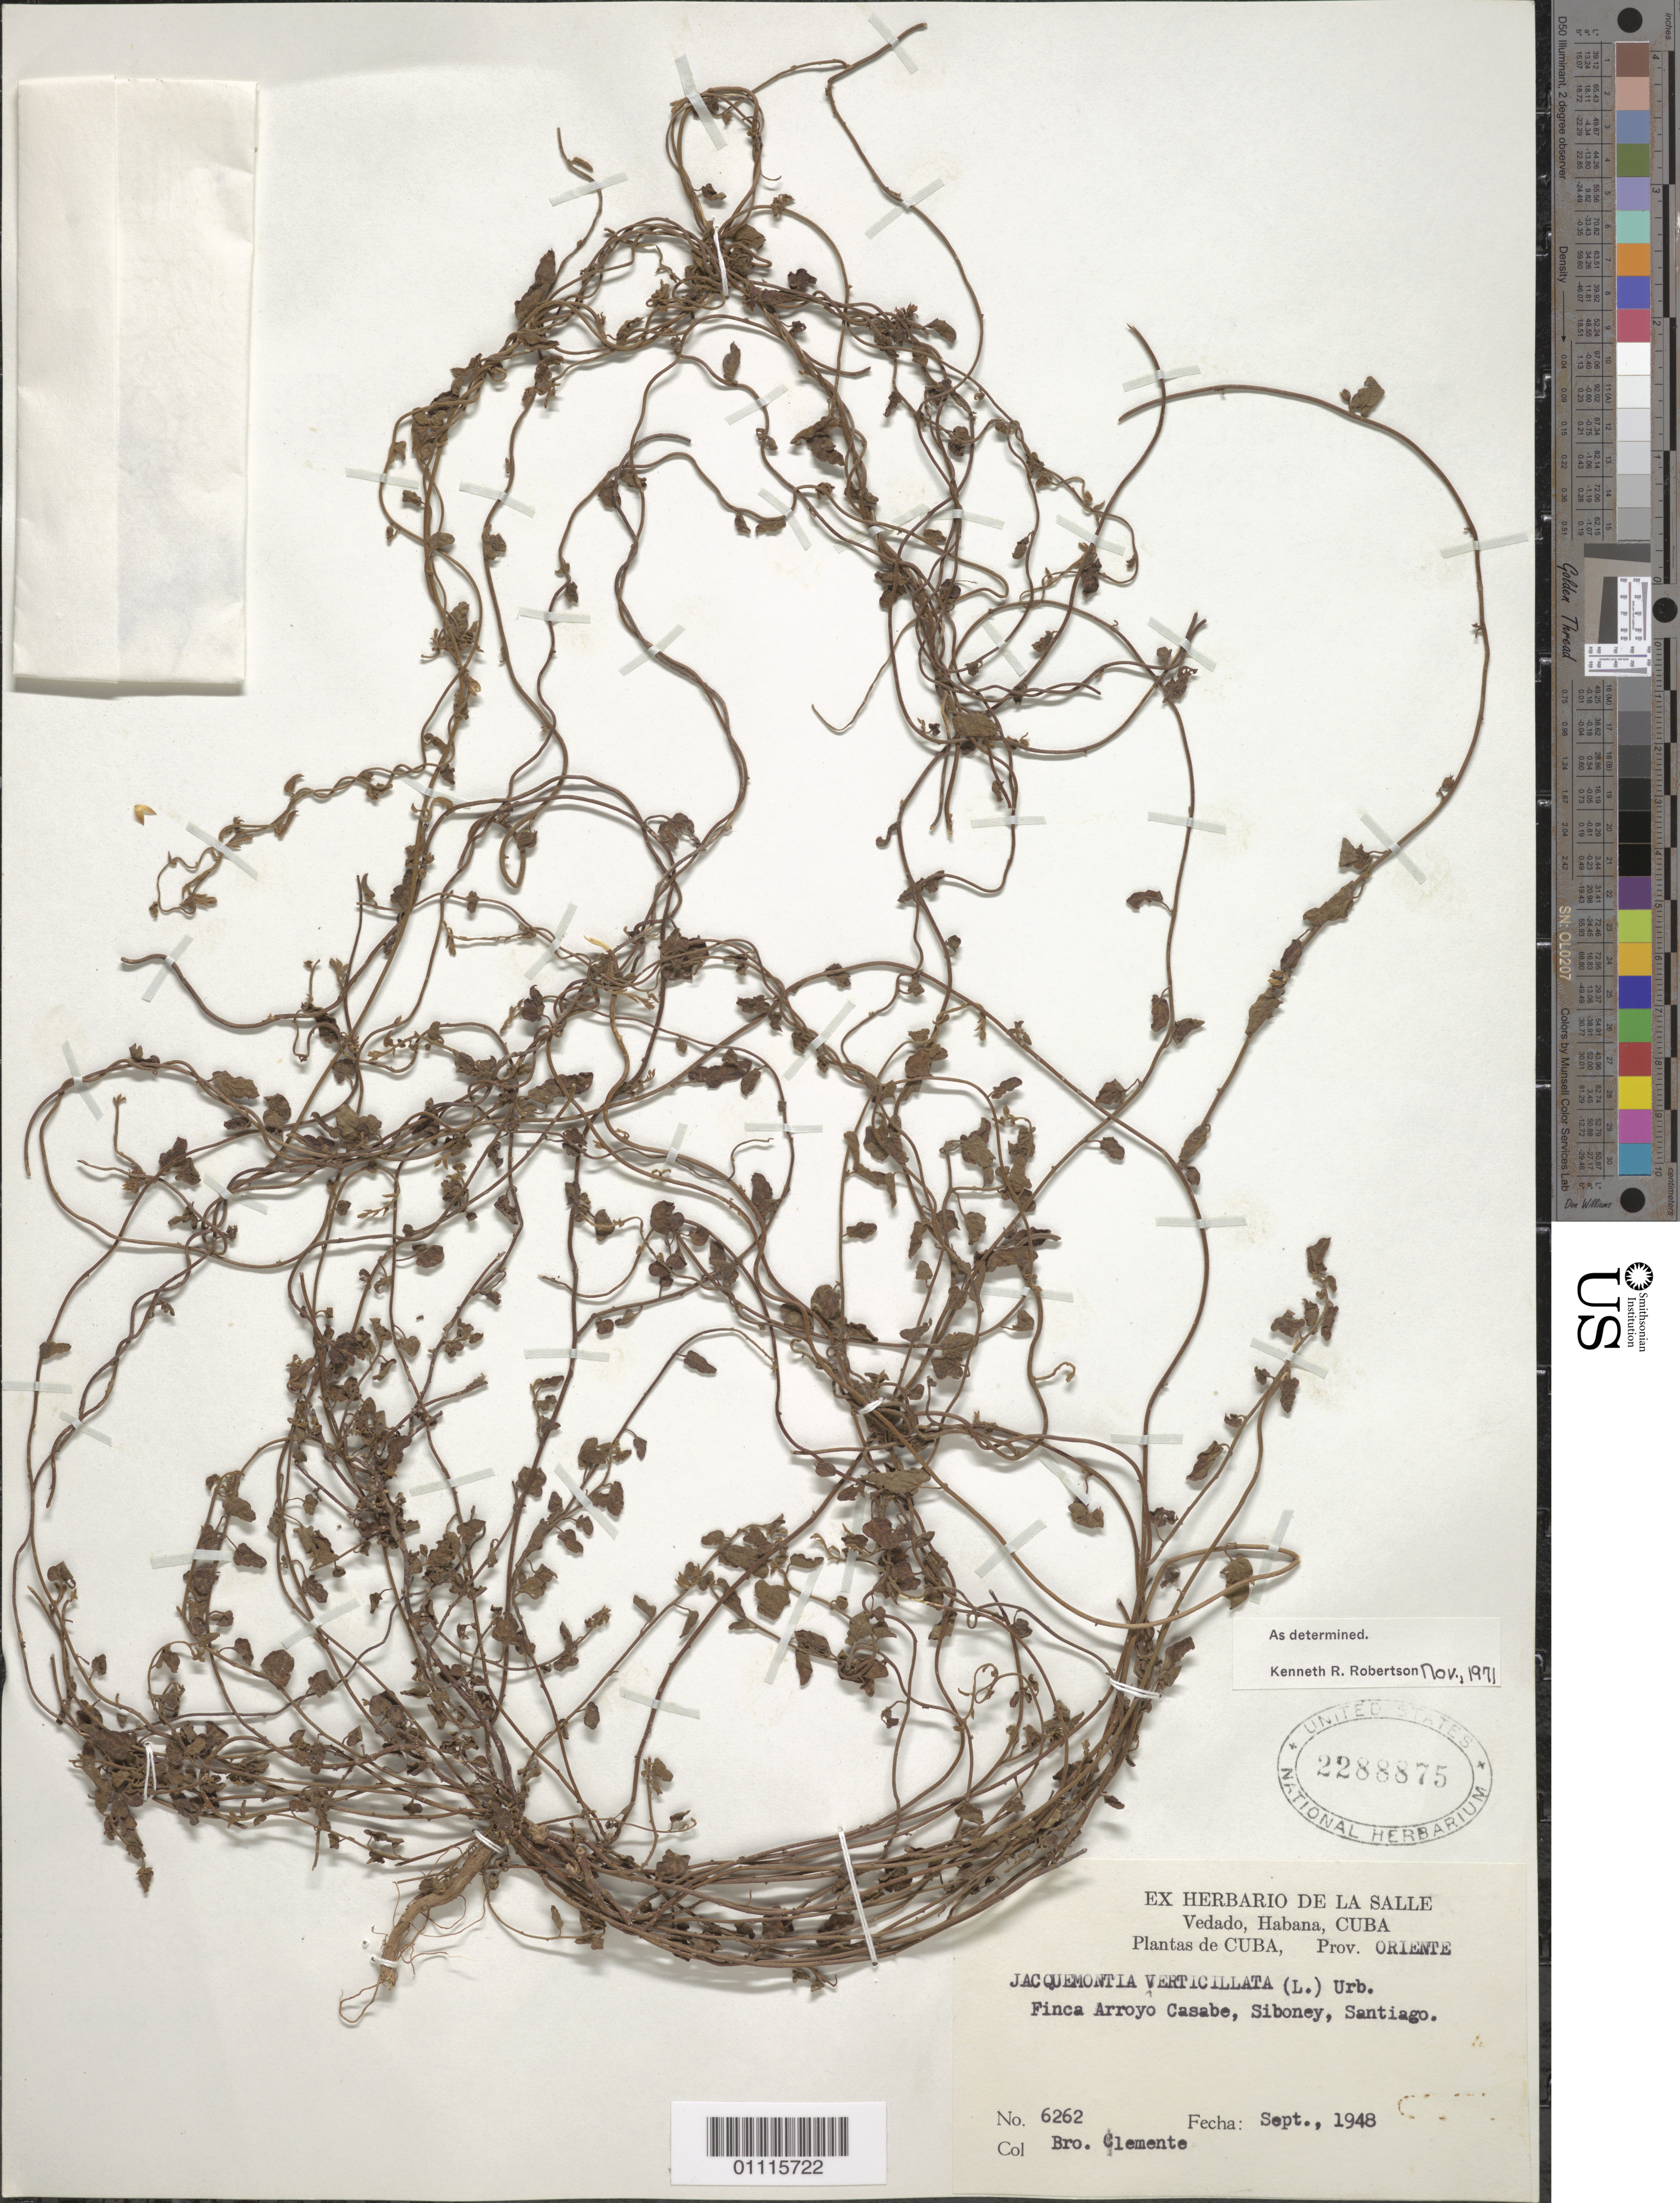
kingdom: Plantae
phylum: Tracheophyta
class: Magnoliopsida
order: Solanales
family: Convolvulaceae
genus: Jacquemontia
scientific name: Jacquemontia verticillata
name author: (L.) Urb.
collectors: Bro. Clemente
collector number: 6262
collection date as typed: Sep 1948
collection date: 1948-09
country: Cuba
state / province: Santiago de Cuba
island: Cuba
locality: Finca Arroyo Casabe, Siboney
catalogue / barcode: US 2288875